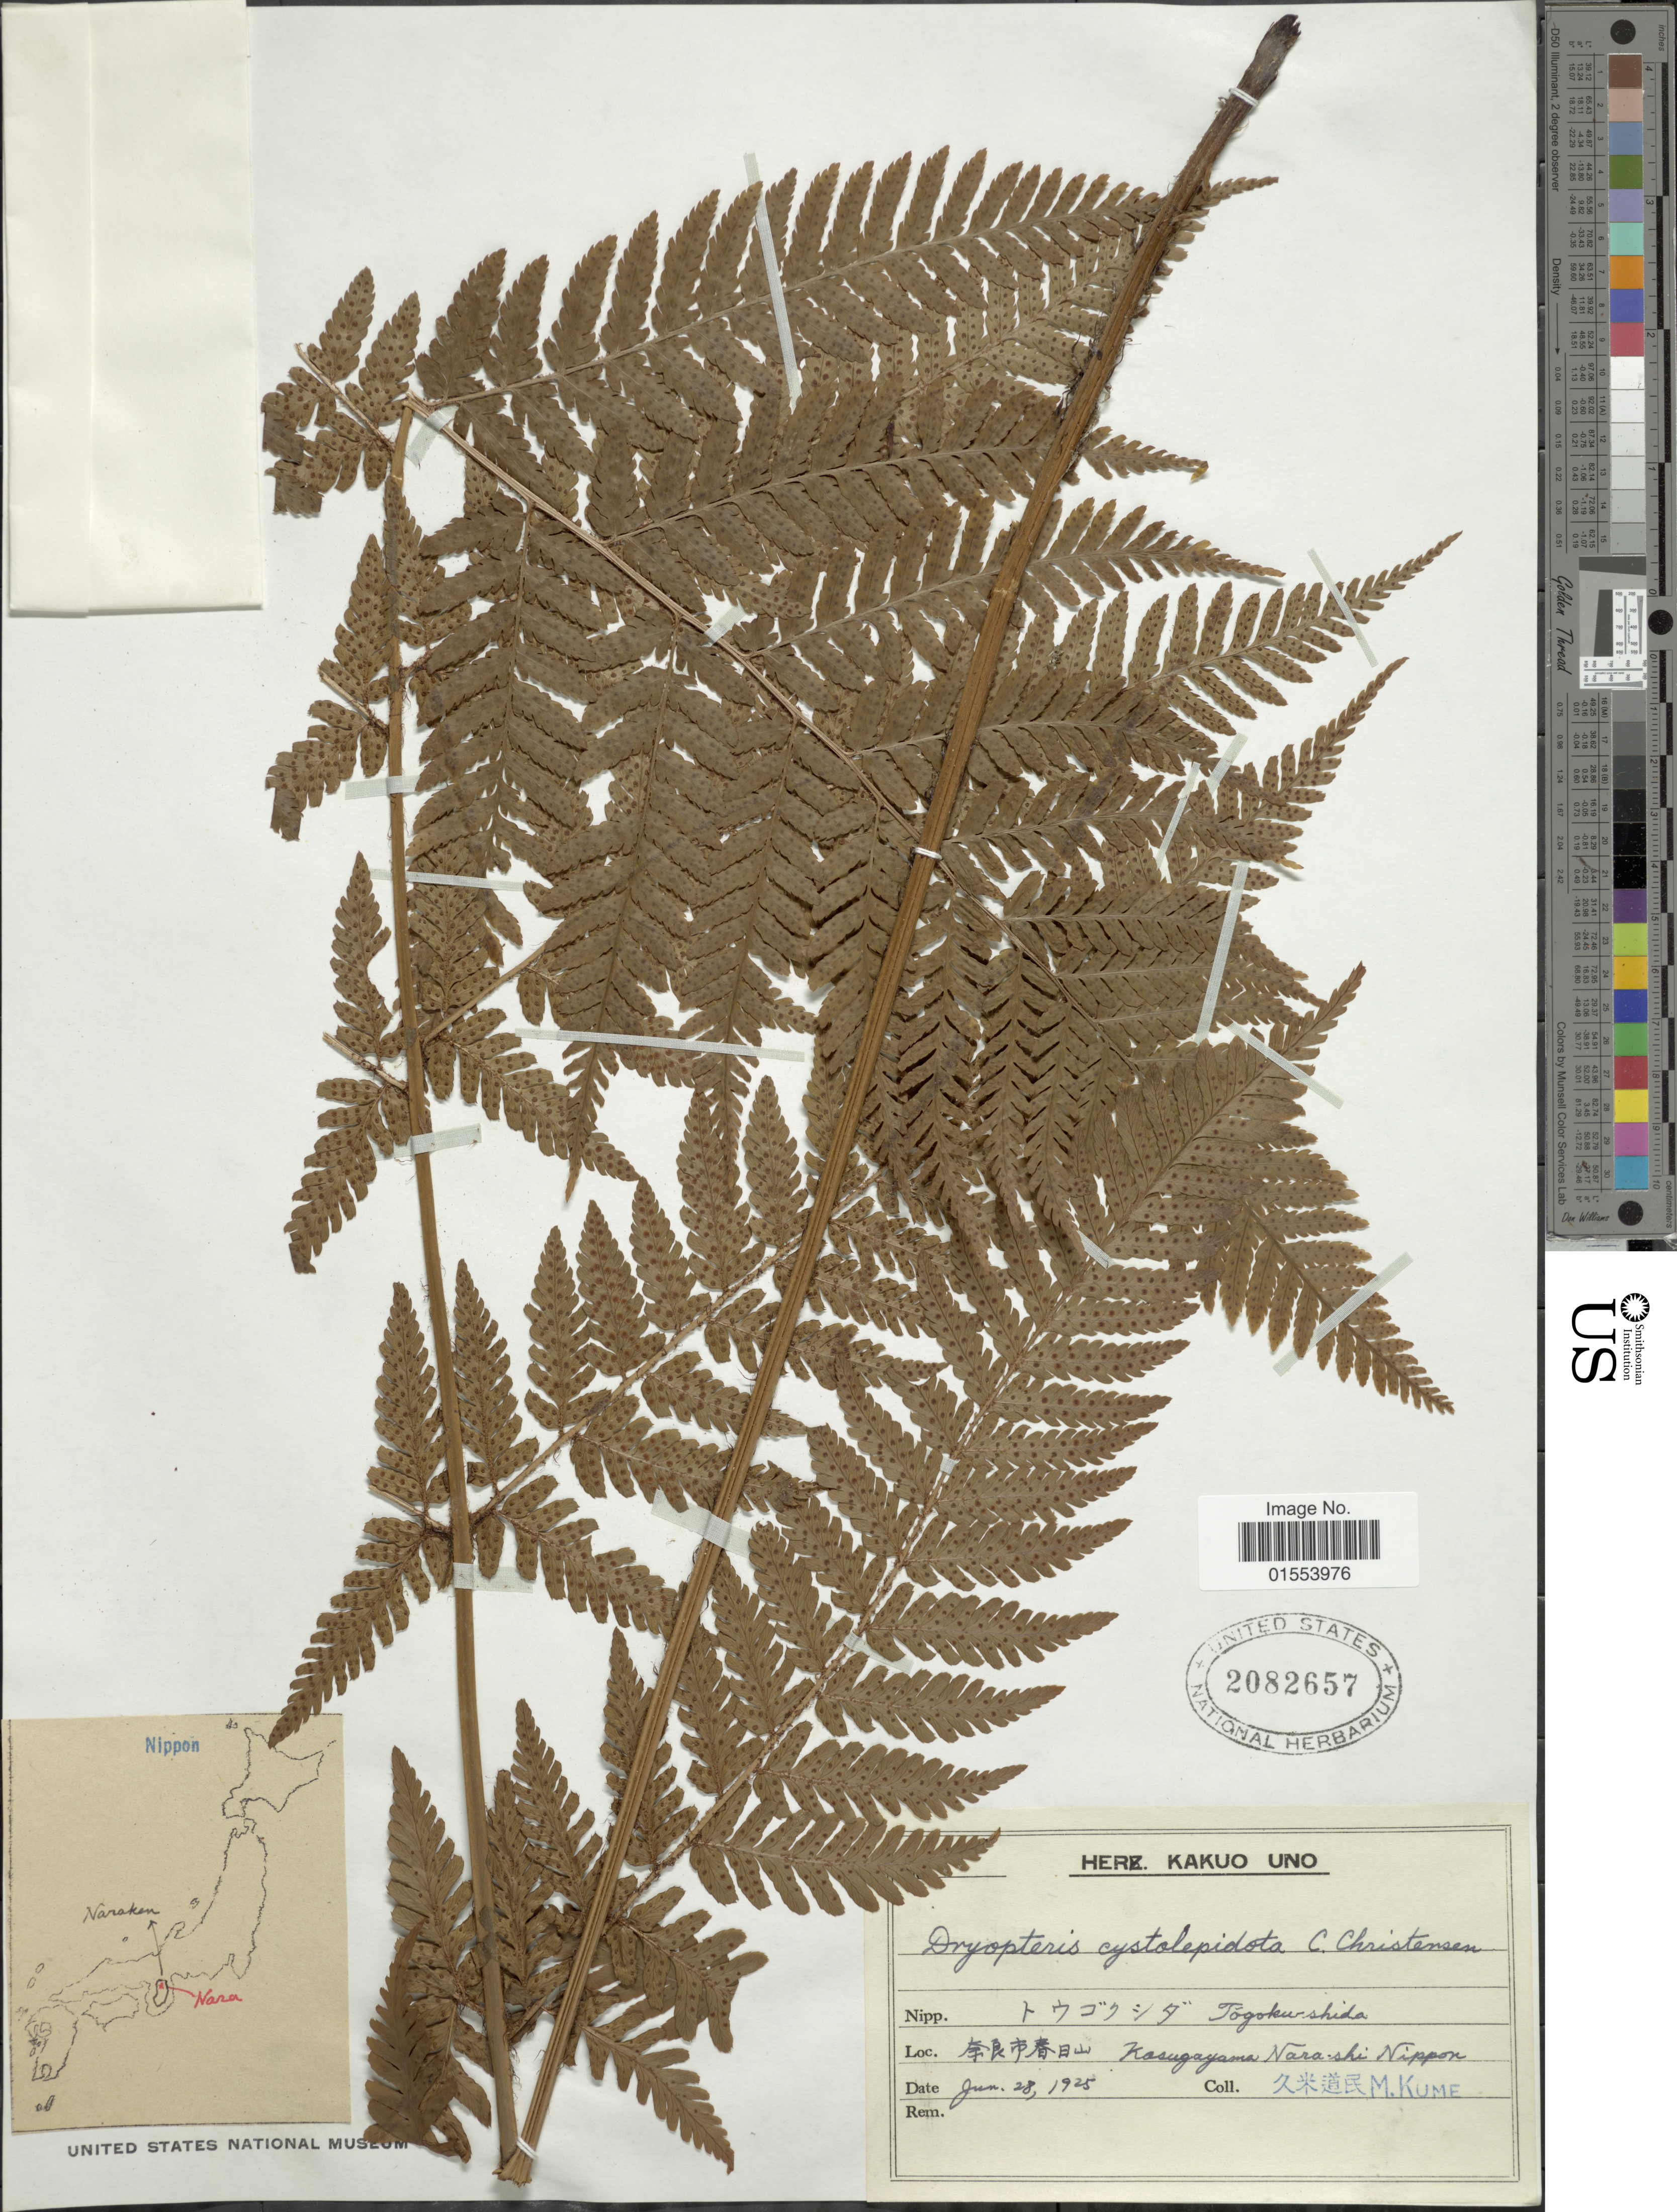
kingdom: Plantae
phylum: Tracheophyta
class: Polypodiopsida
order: Polypodiales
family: Dryopteridaceae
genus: Dryopteris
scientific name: Dryopteris cystolepidota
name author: (Miq.) C. Chr.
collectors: M. Kume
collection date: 1925-06-28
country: Japan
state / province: Nara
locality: Kasugayama, Nara-shi Nippon.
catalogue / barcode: US 2082657